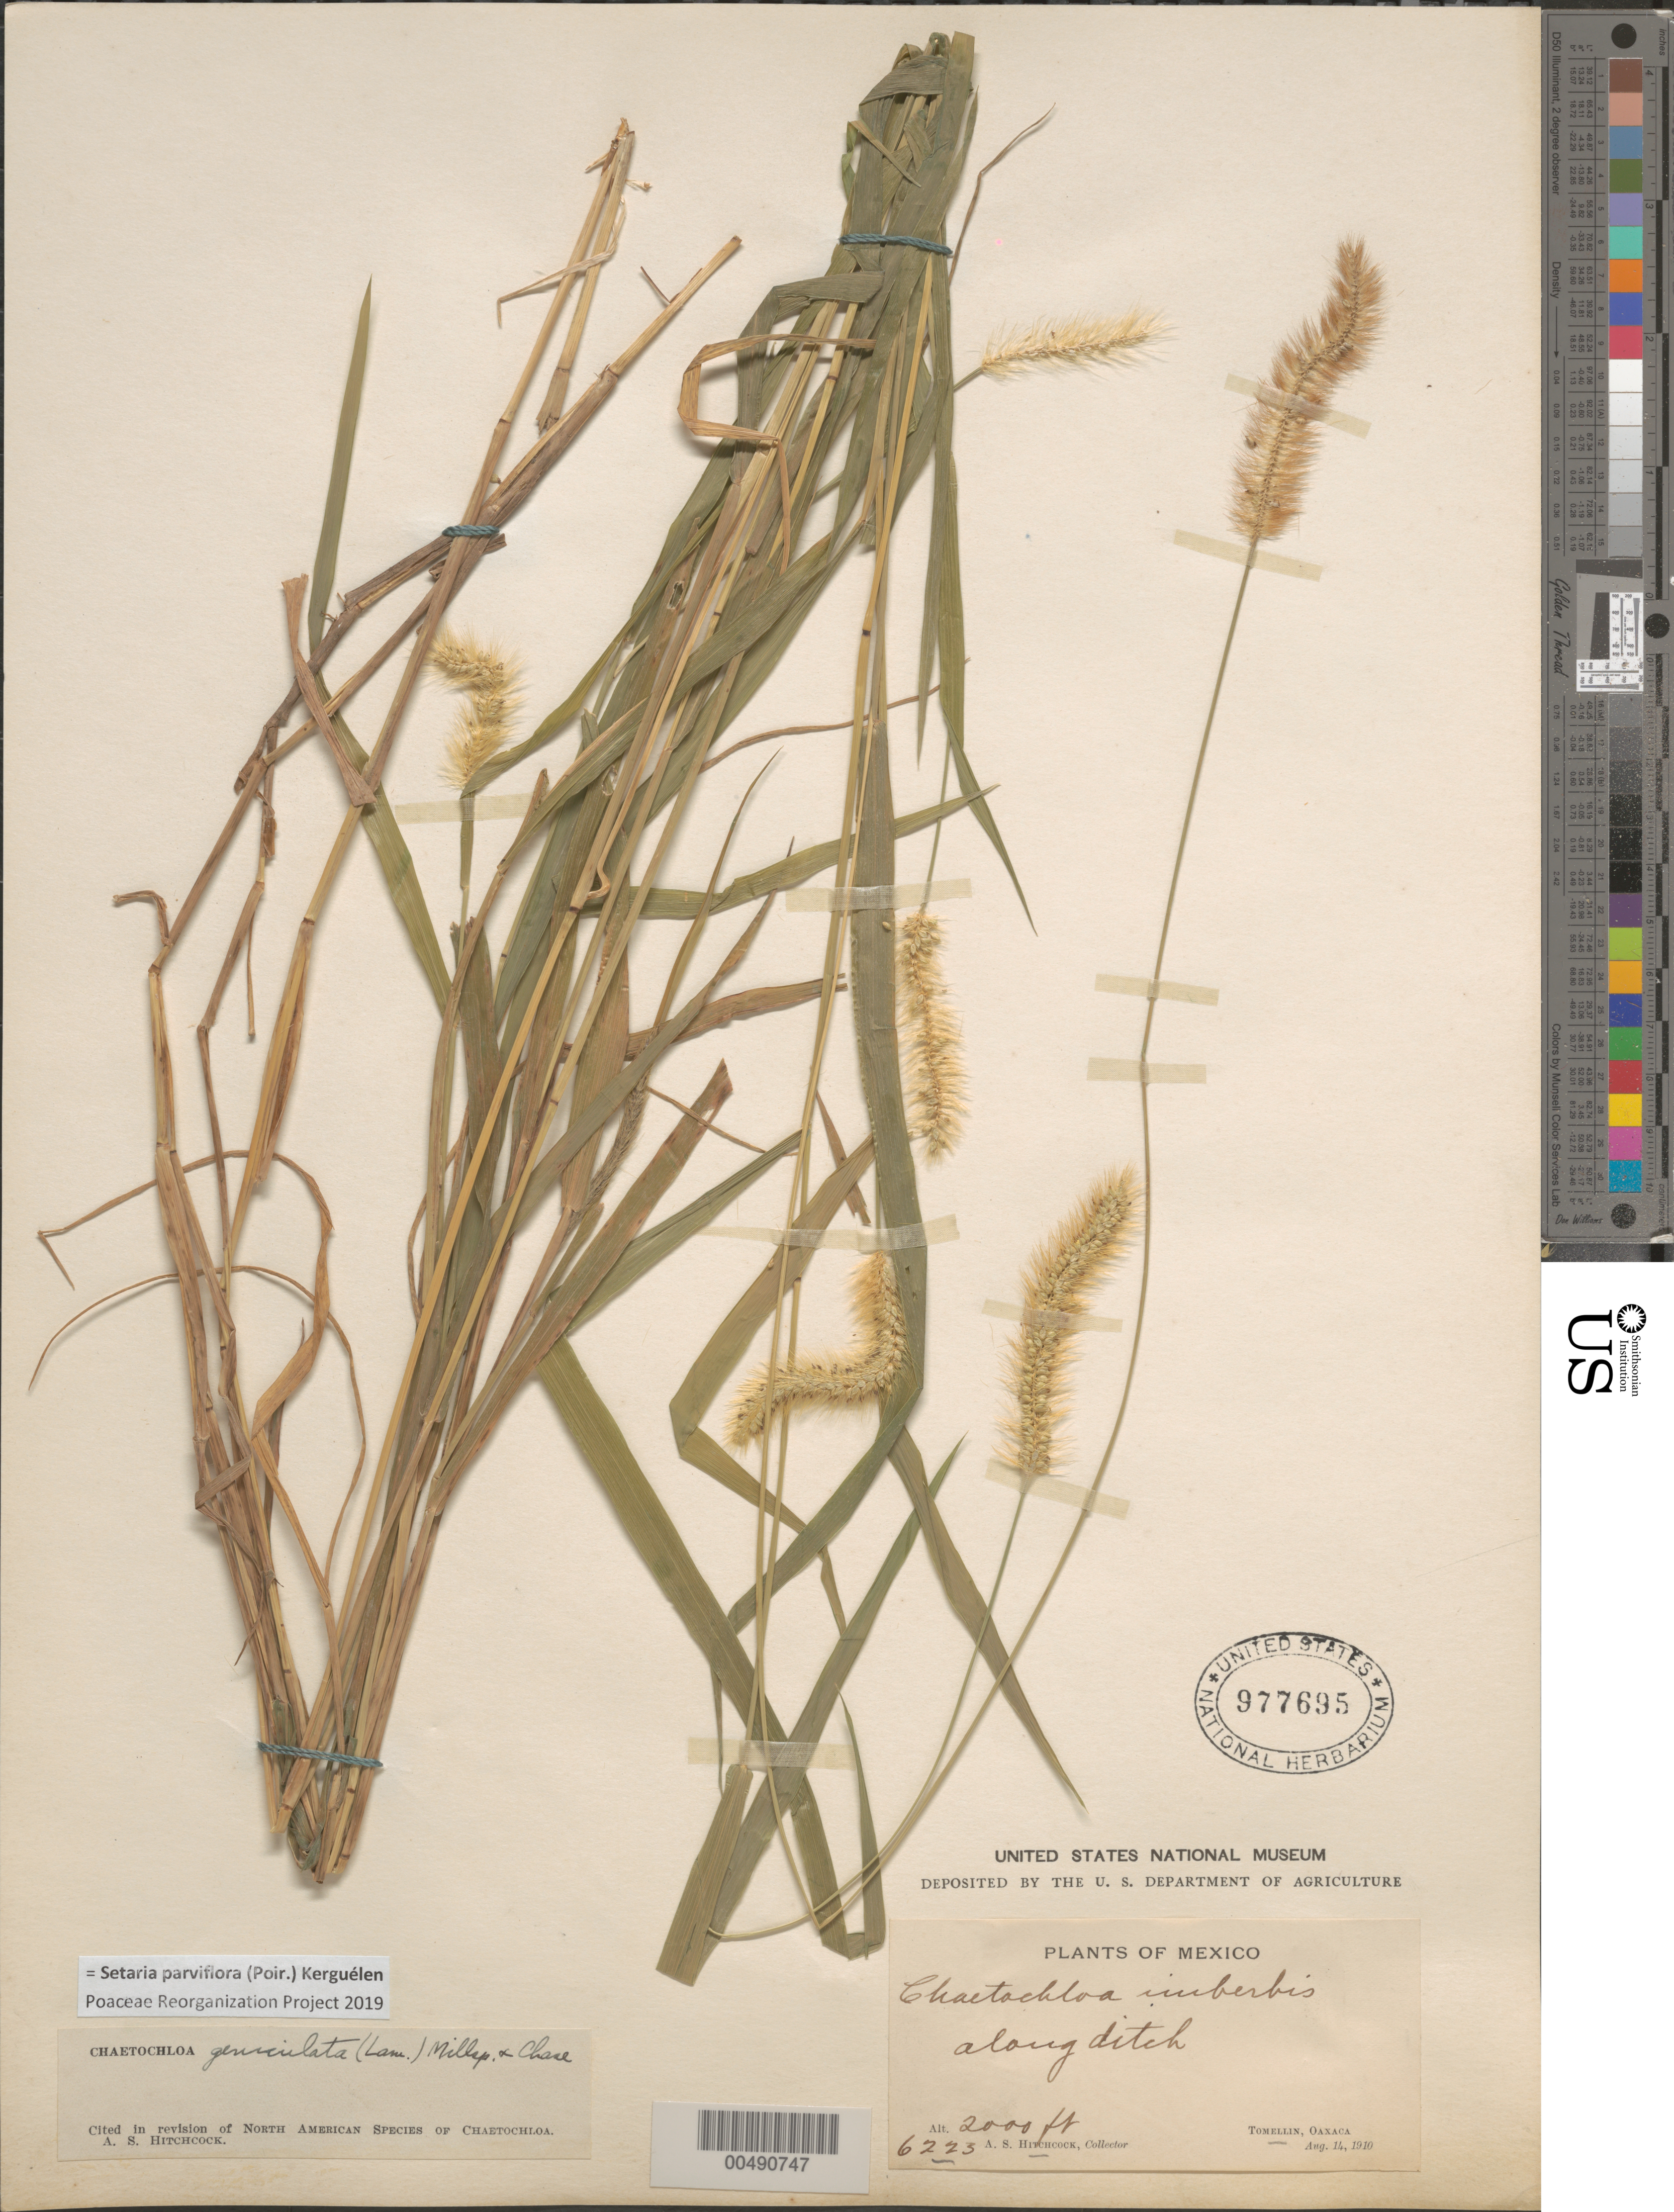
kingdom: Plantae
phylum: Tracheophyta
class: Liliopsida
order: Poales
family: Poaceae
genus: Setaria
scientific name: Setaria parviflora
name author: (Poir.) Kerguélen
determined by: Poaceae Reorganization Project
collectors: A. S. Hitchcock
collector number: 6223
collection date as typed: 14 Aug 1910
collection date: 1910-08-14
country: Mexico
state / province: Oaxaca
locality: Tomellin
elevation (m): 610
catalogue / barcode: US 977695